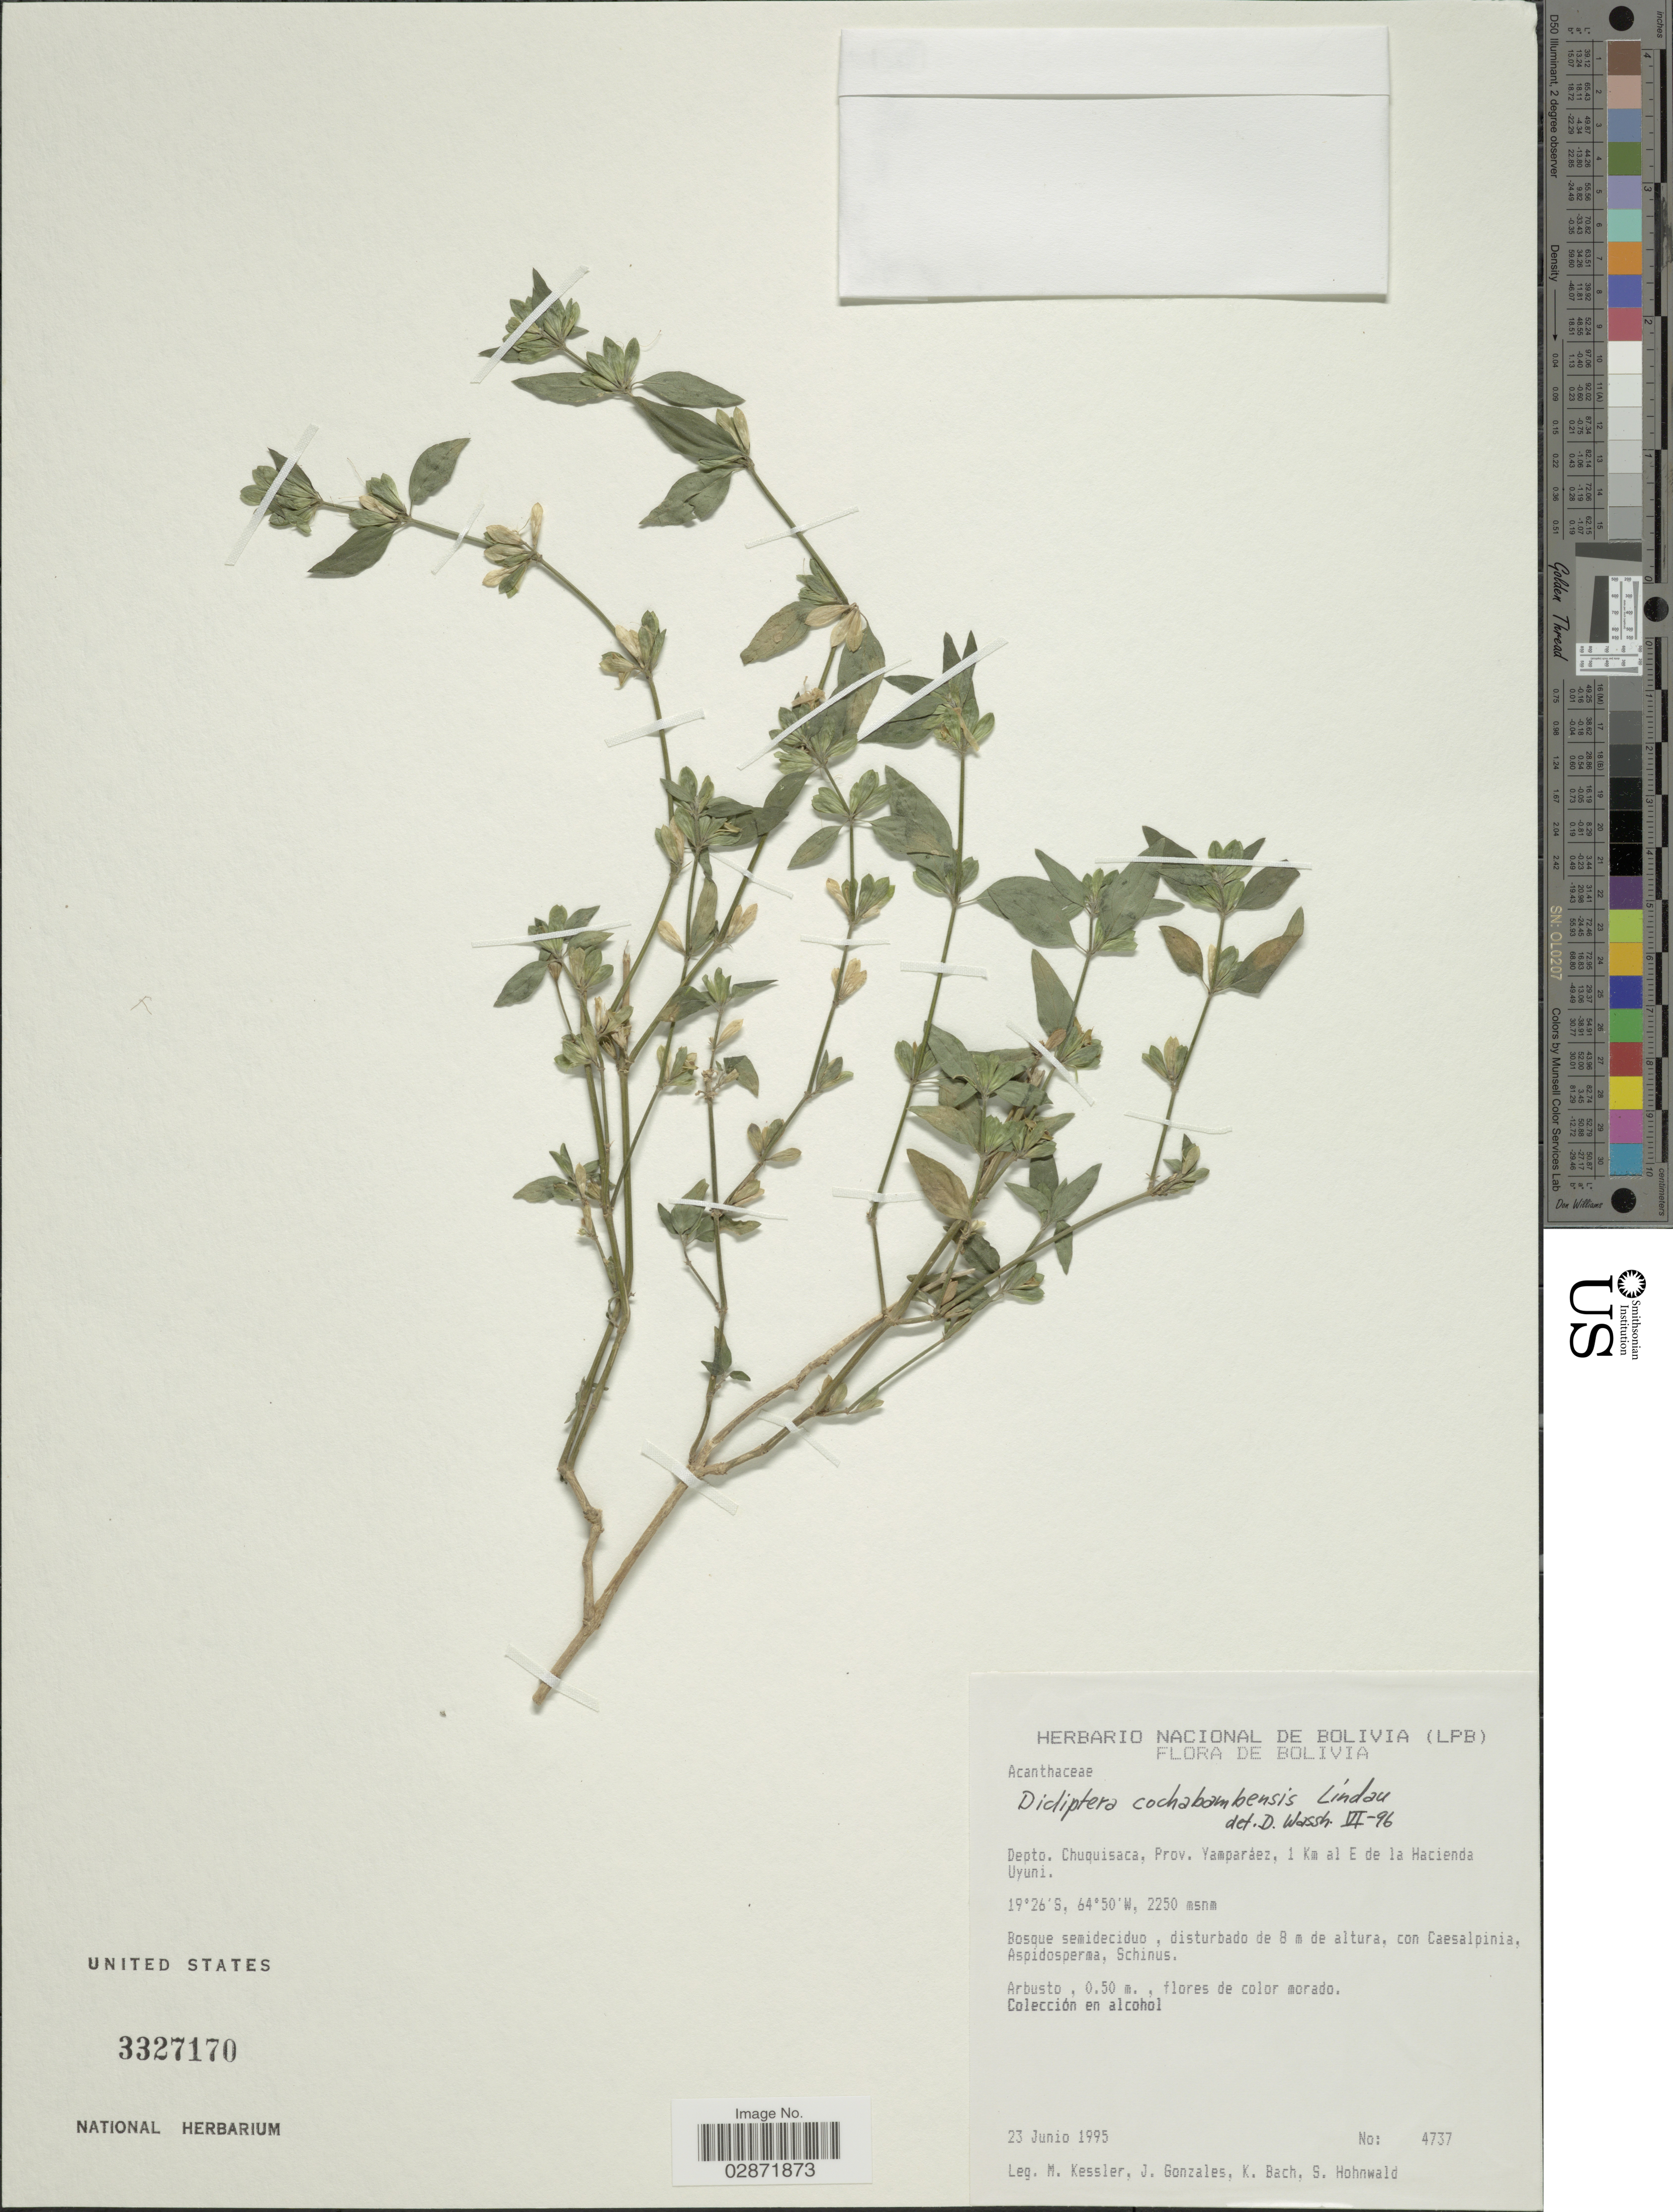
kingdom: Plantae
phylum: Tracheophyta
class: Magnoliopsida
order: Lamiales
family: Acanthaceae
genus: Dicliptera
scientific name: Dicliptera cochabambensis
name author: Lindau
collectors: M. Kessler, J. Gonzales, K. Bach & S. Hohnwald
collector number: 4737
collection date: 1995-06-23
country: Bolivia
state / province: Chuquisaca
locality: Depto. Chuquisaca, Prov. Yamparáez, 1 Km al E de la Hacienda Uyuni.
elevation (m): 2250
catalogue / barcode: US 3327170